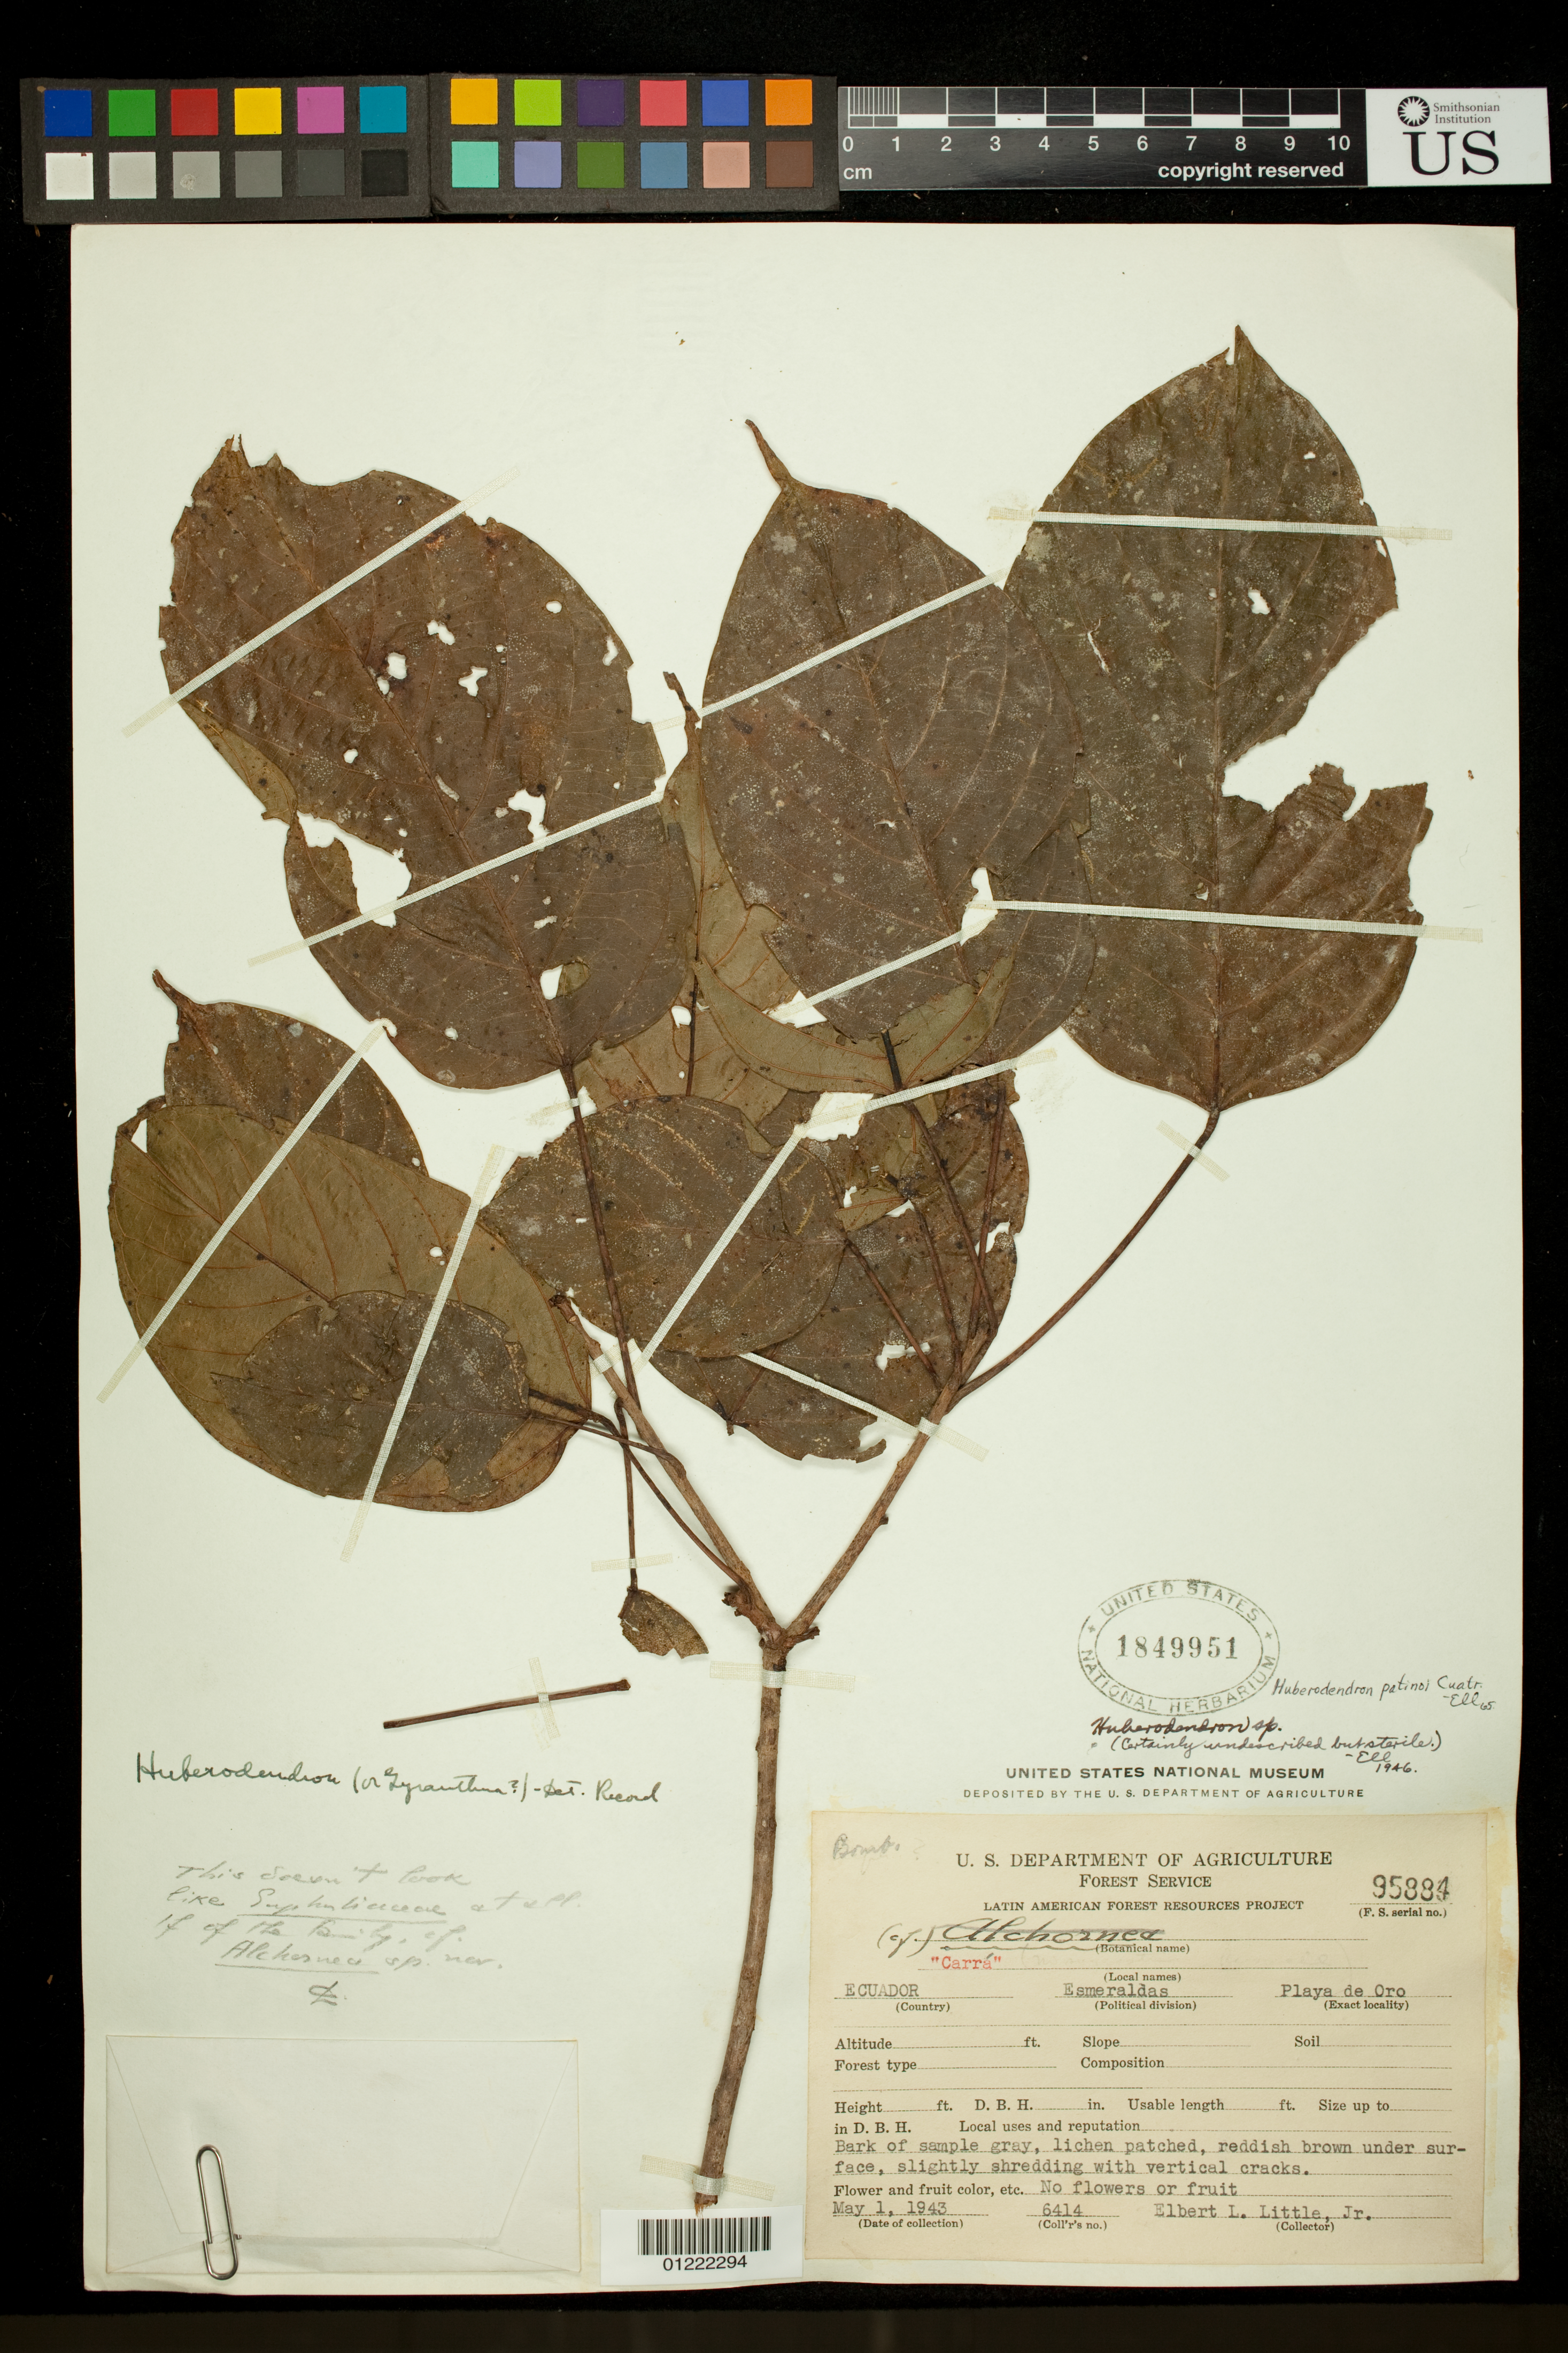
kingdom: Plantae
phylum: Tracheophyta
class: Magnoliopsida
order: Malvales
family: Malvaceae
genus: Huberodendron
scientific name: Huberodendron patinoi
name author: Cuatrec.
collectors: E. L. Little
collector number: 6414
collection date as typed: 5/1/1943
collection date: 1943-05-01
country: Ecuador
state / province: Esmeraldas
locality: Playa de Oro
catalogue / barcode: US 1849951